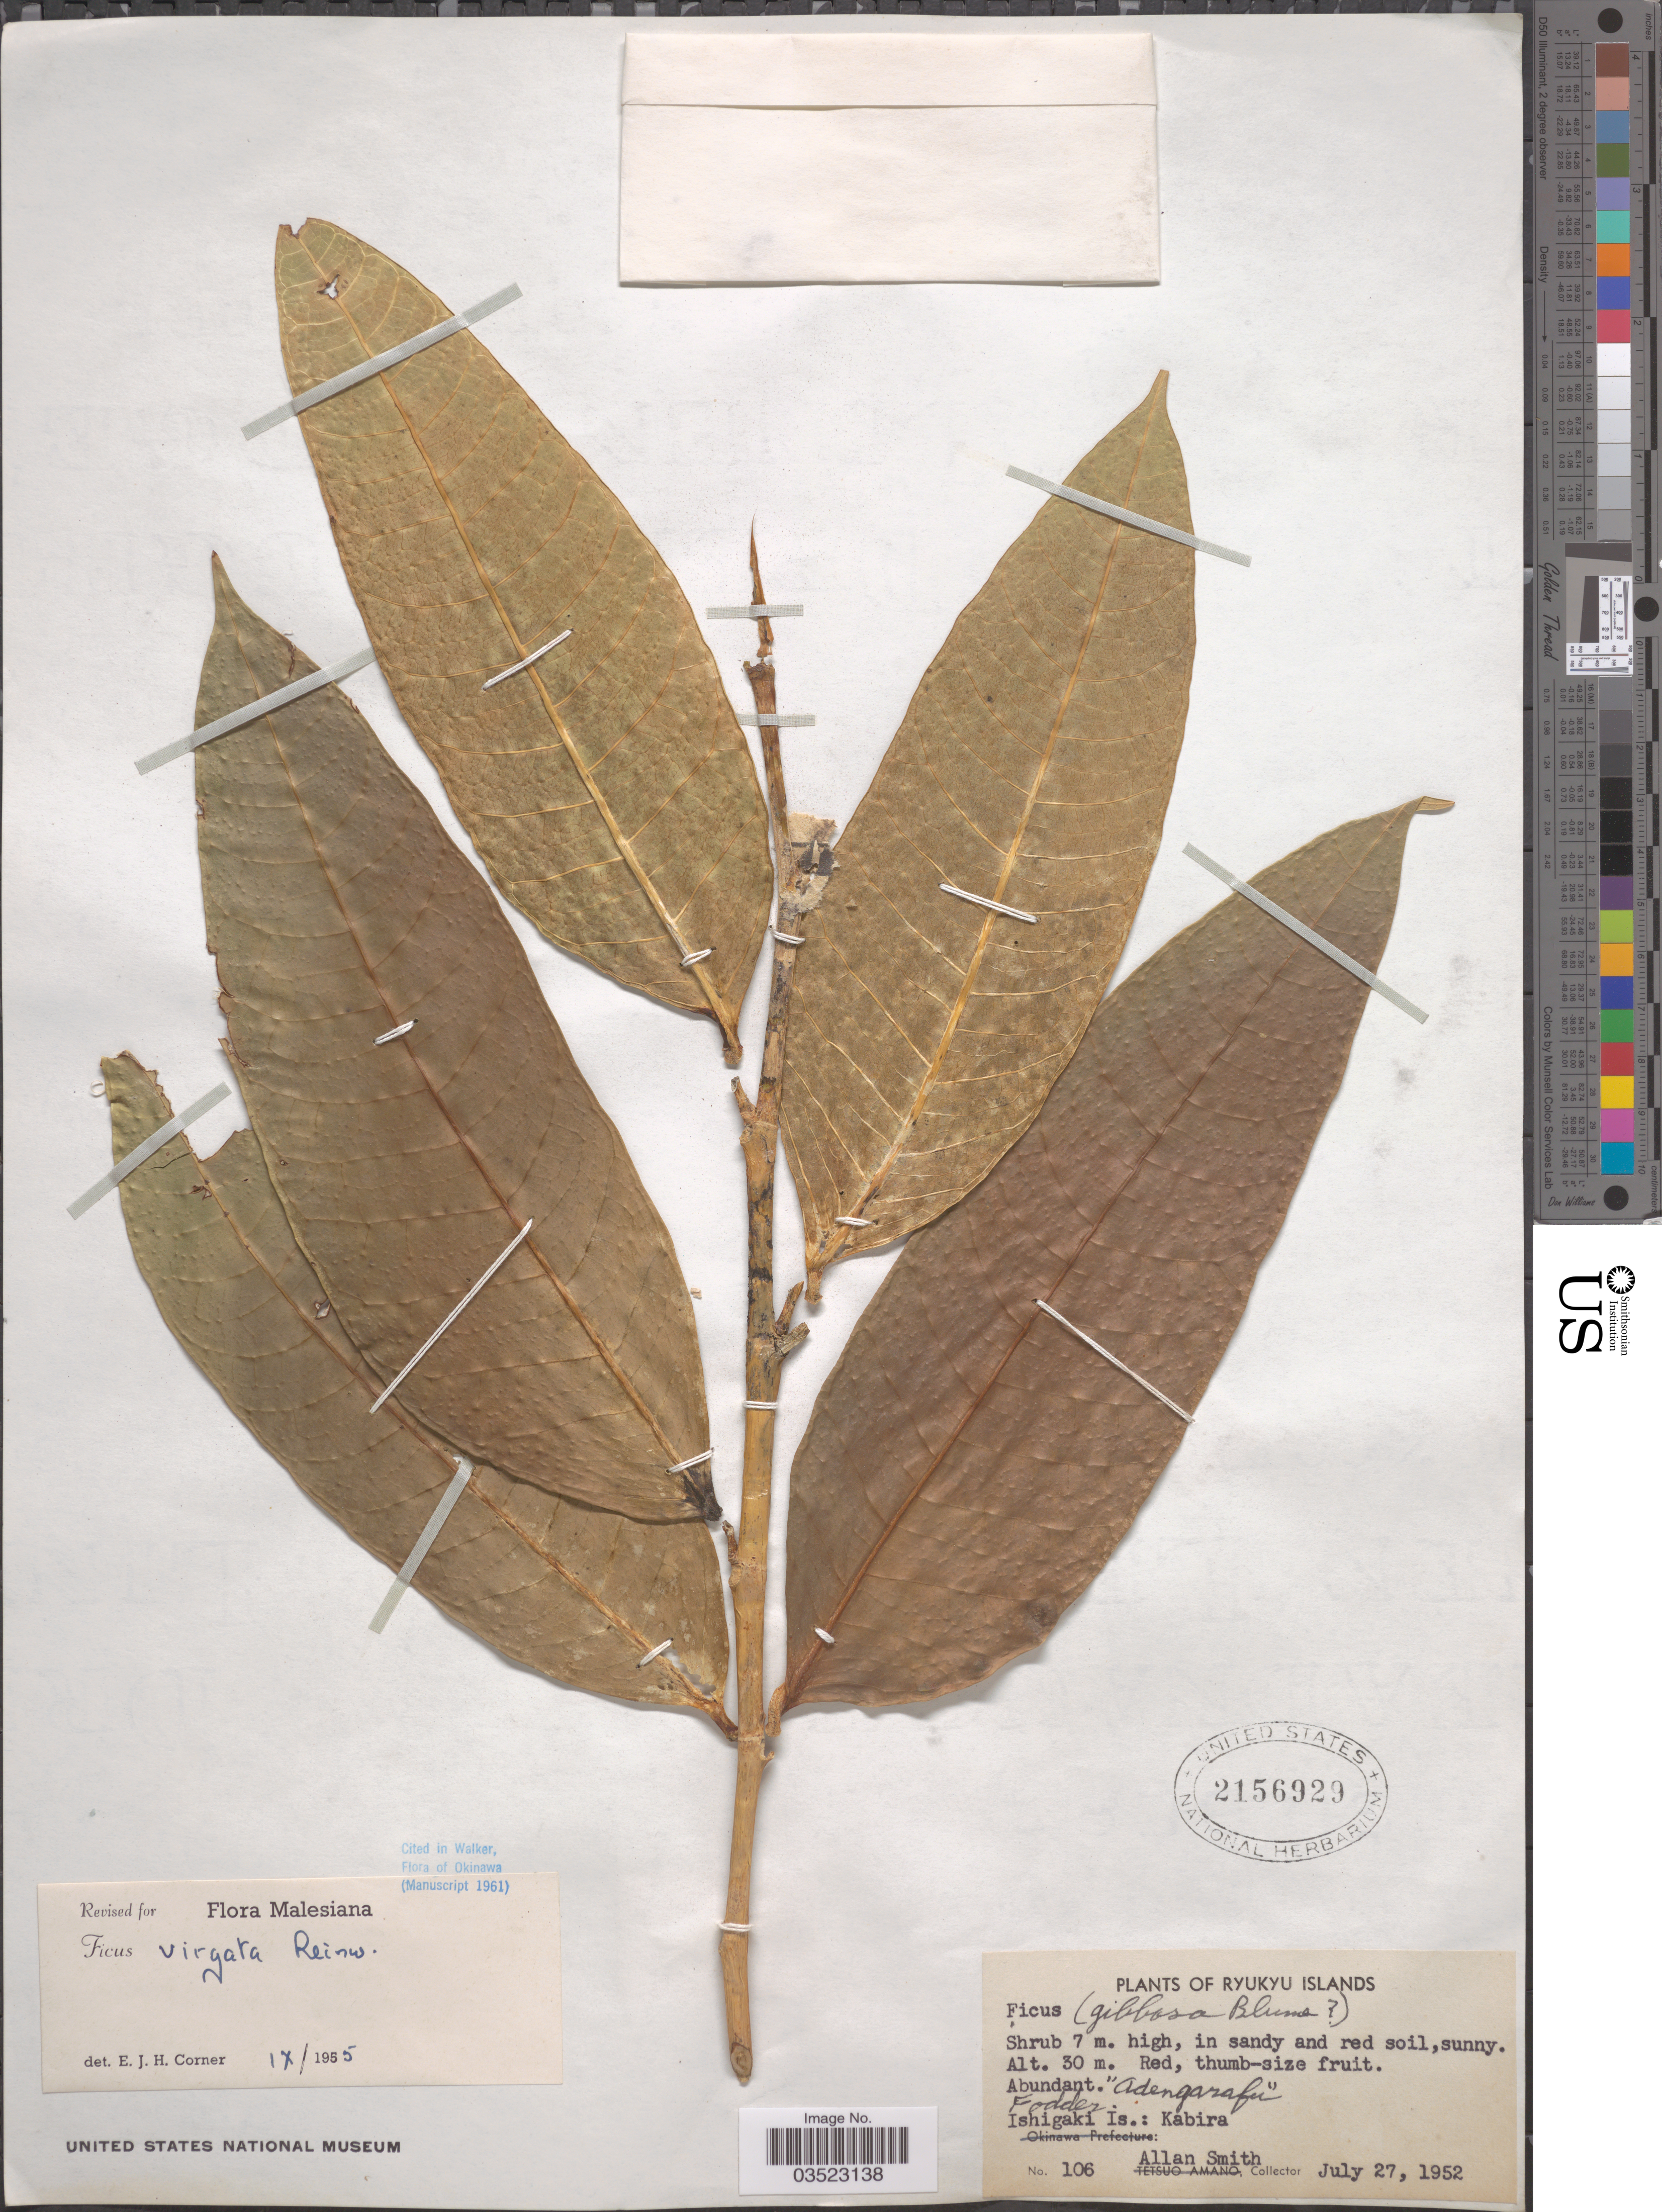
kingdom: Plantae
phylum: Tracheophyta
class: Magnoliopsida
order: Rosales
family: Moraceae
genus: Ficus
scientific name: Ficus virgata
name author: Reinw.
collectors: A. Smith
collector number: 106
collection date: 1952-07-27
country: Japan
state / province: Okinawa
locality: Ryukyu Islands. Fodder. Ishigaki Is.: Kabira.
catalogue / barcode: US 2156929